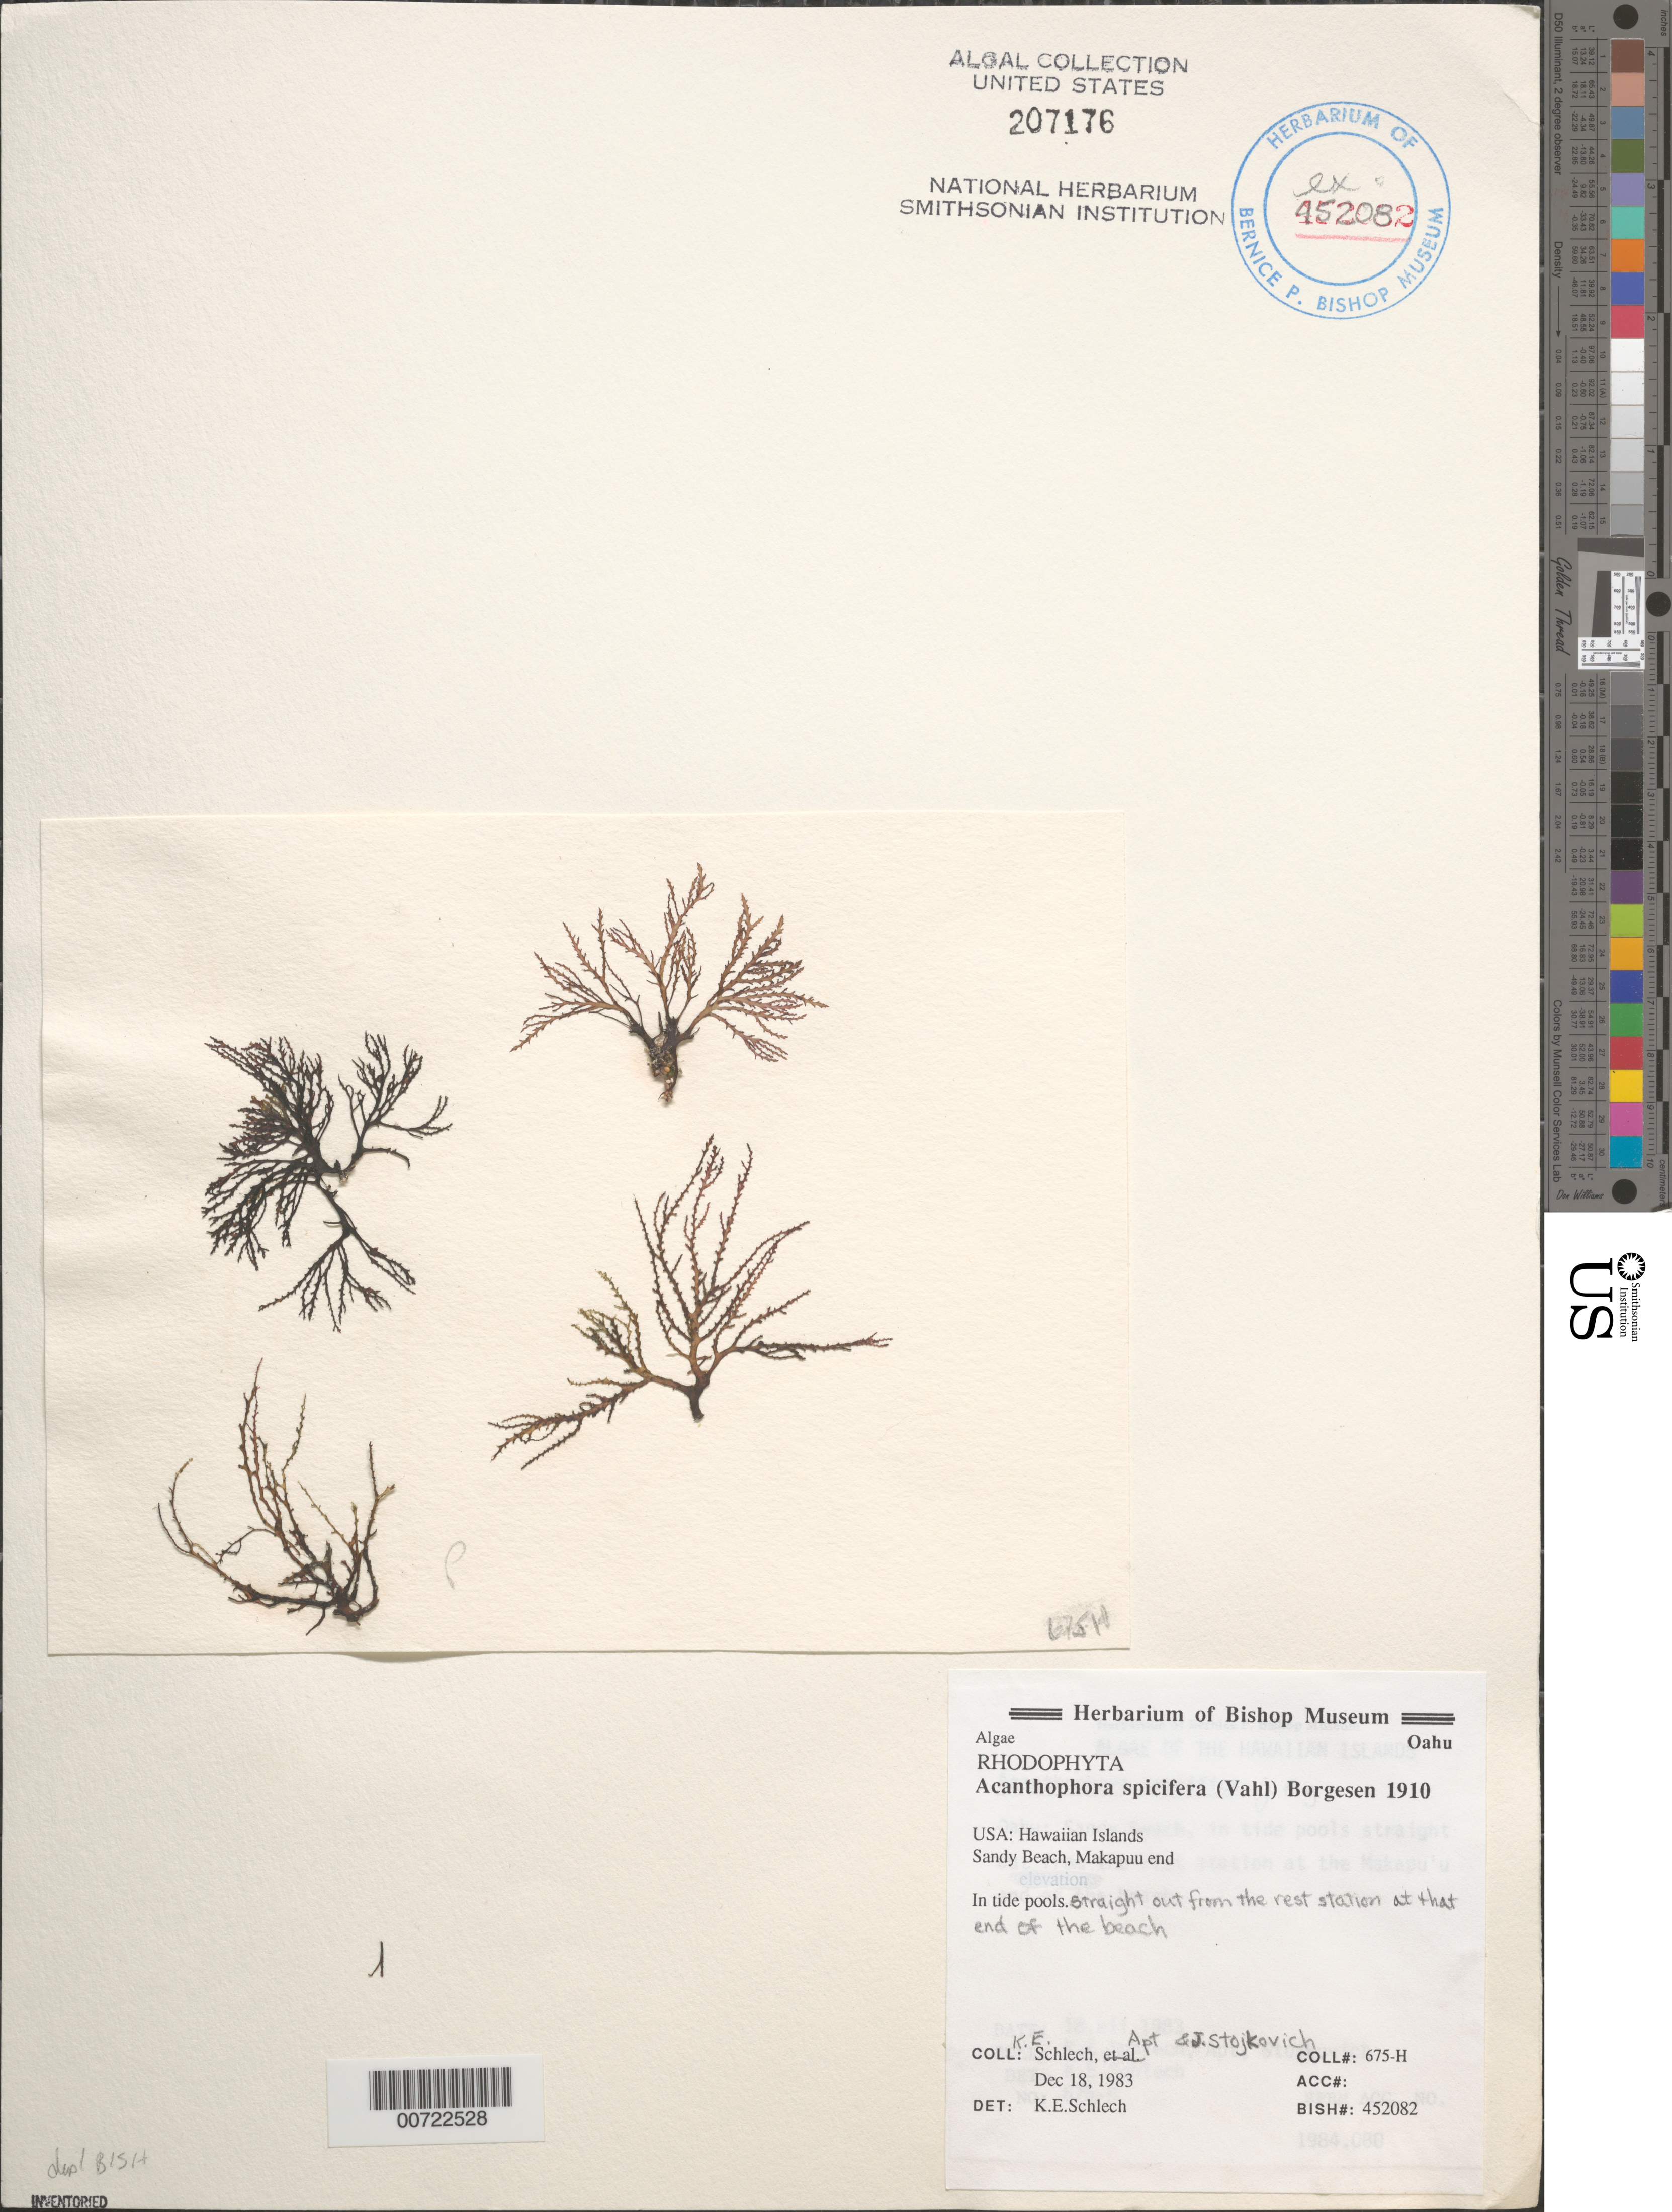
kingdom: Plantae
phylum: Rhodophyta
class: Florideophyceae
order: Ceramiales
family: Rhodomelaceae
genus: Acanthophora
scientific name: Acanthophora spicifera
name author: (Vahl) Børgesen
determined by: Schlech, K. E.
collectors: K. Schlech, -- Apt & J. Stojkovich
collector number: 675-H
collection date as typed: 18 Dec 1983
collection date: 1983-12-18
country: United States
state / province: Hawaii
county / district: Honolulu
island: Oahu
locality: Sandy Beach, Makapu'u end of beach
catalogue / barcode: US 207176